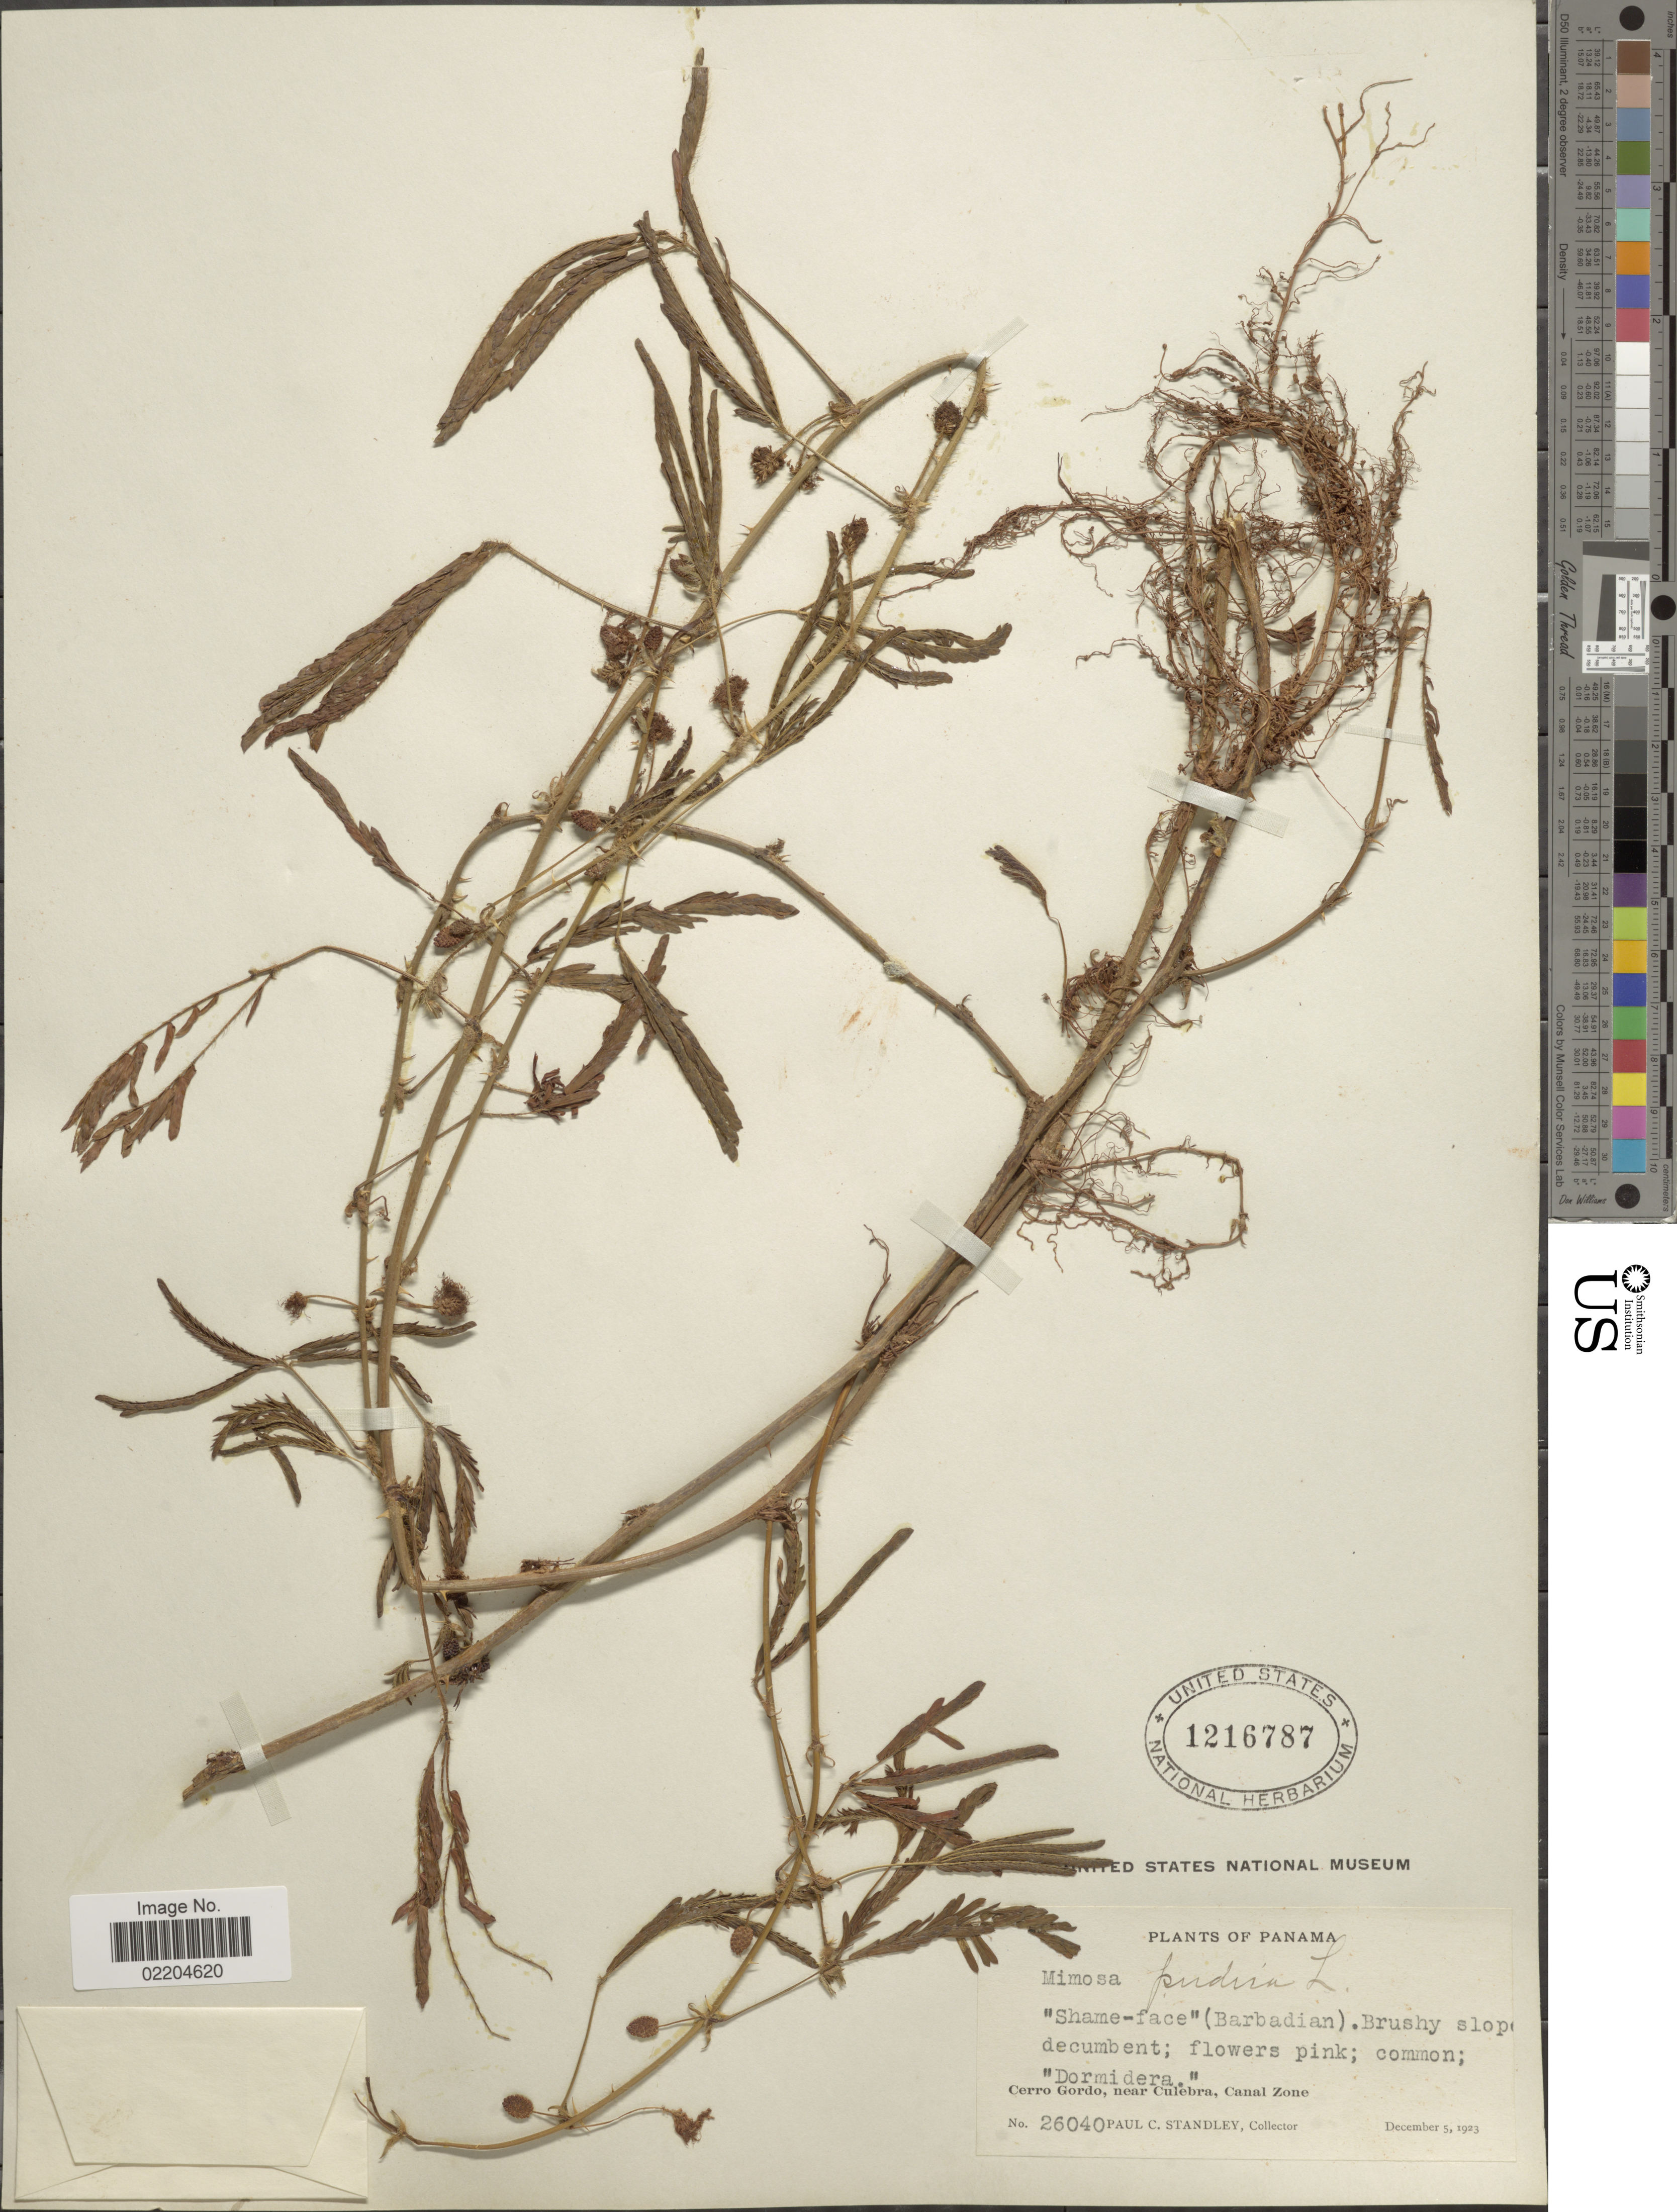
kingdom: Plantae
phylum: Tracheophyta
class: Magnoliopsida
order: Fabales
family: Fabaceae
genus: Mimosa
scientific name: Mimosa pudica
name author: L.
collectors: P. C. Standley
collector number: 26040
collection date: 1923-12-05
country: Panama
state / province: Colón / Panamá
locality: Cerro Gordo, near Culebra, Canal Zone.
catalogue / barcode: US 1216787